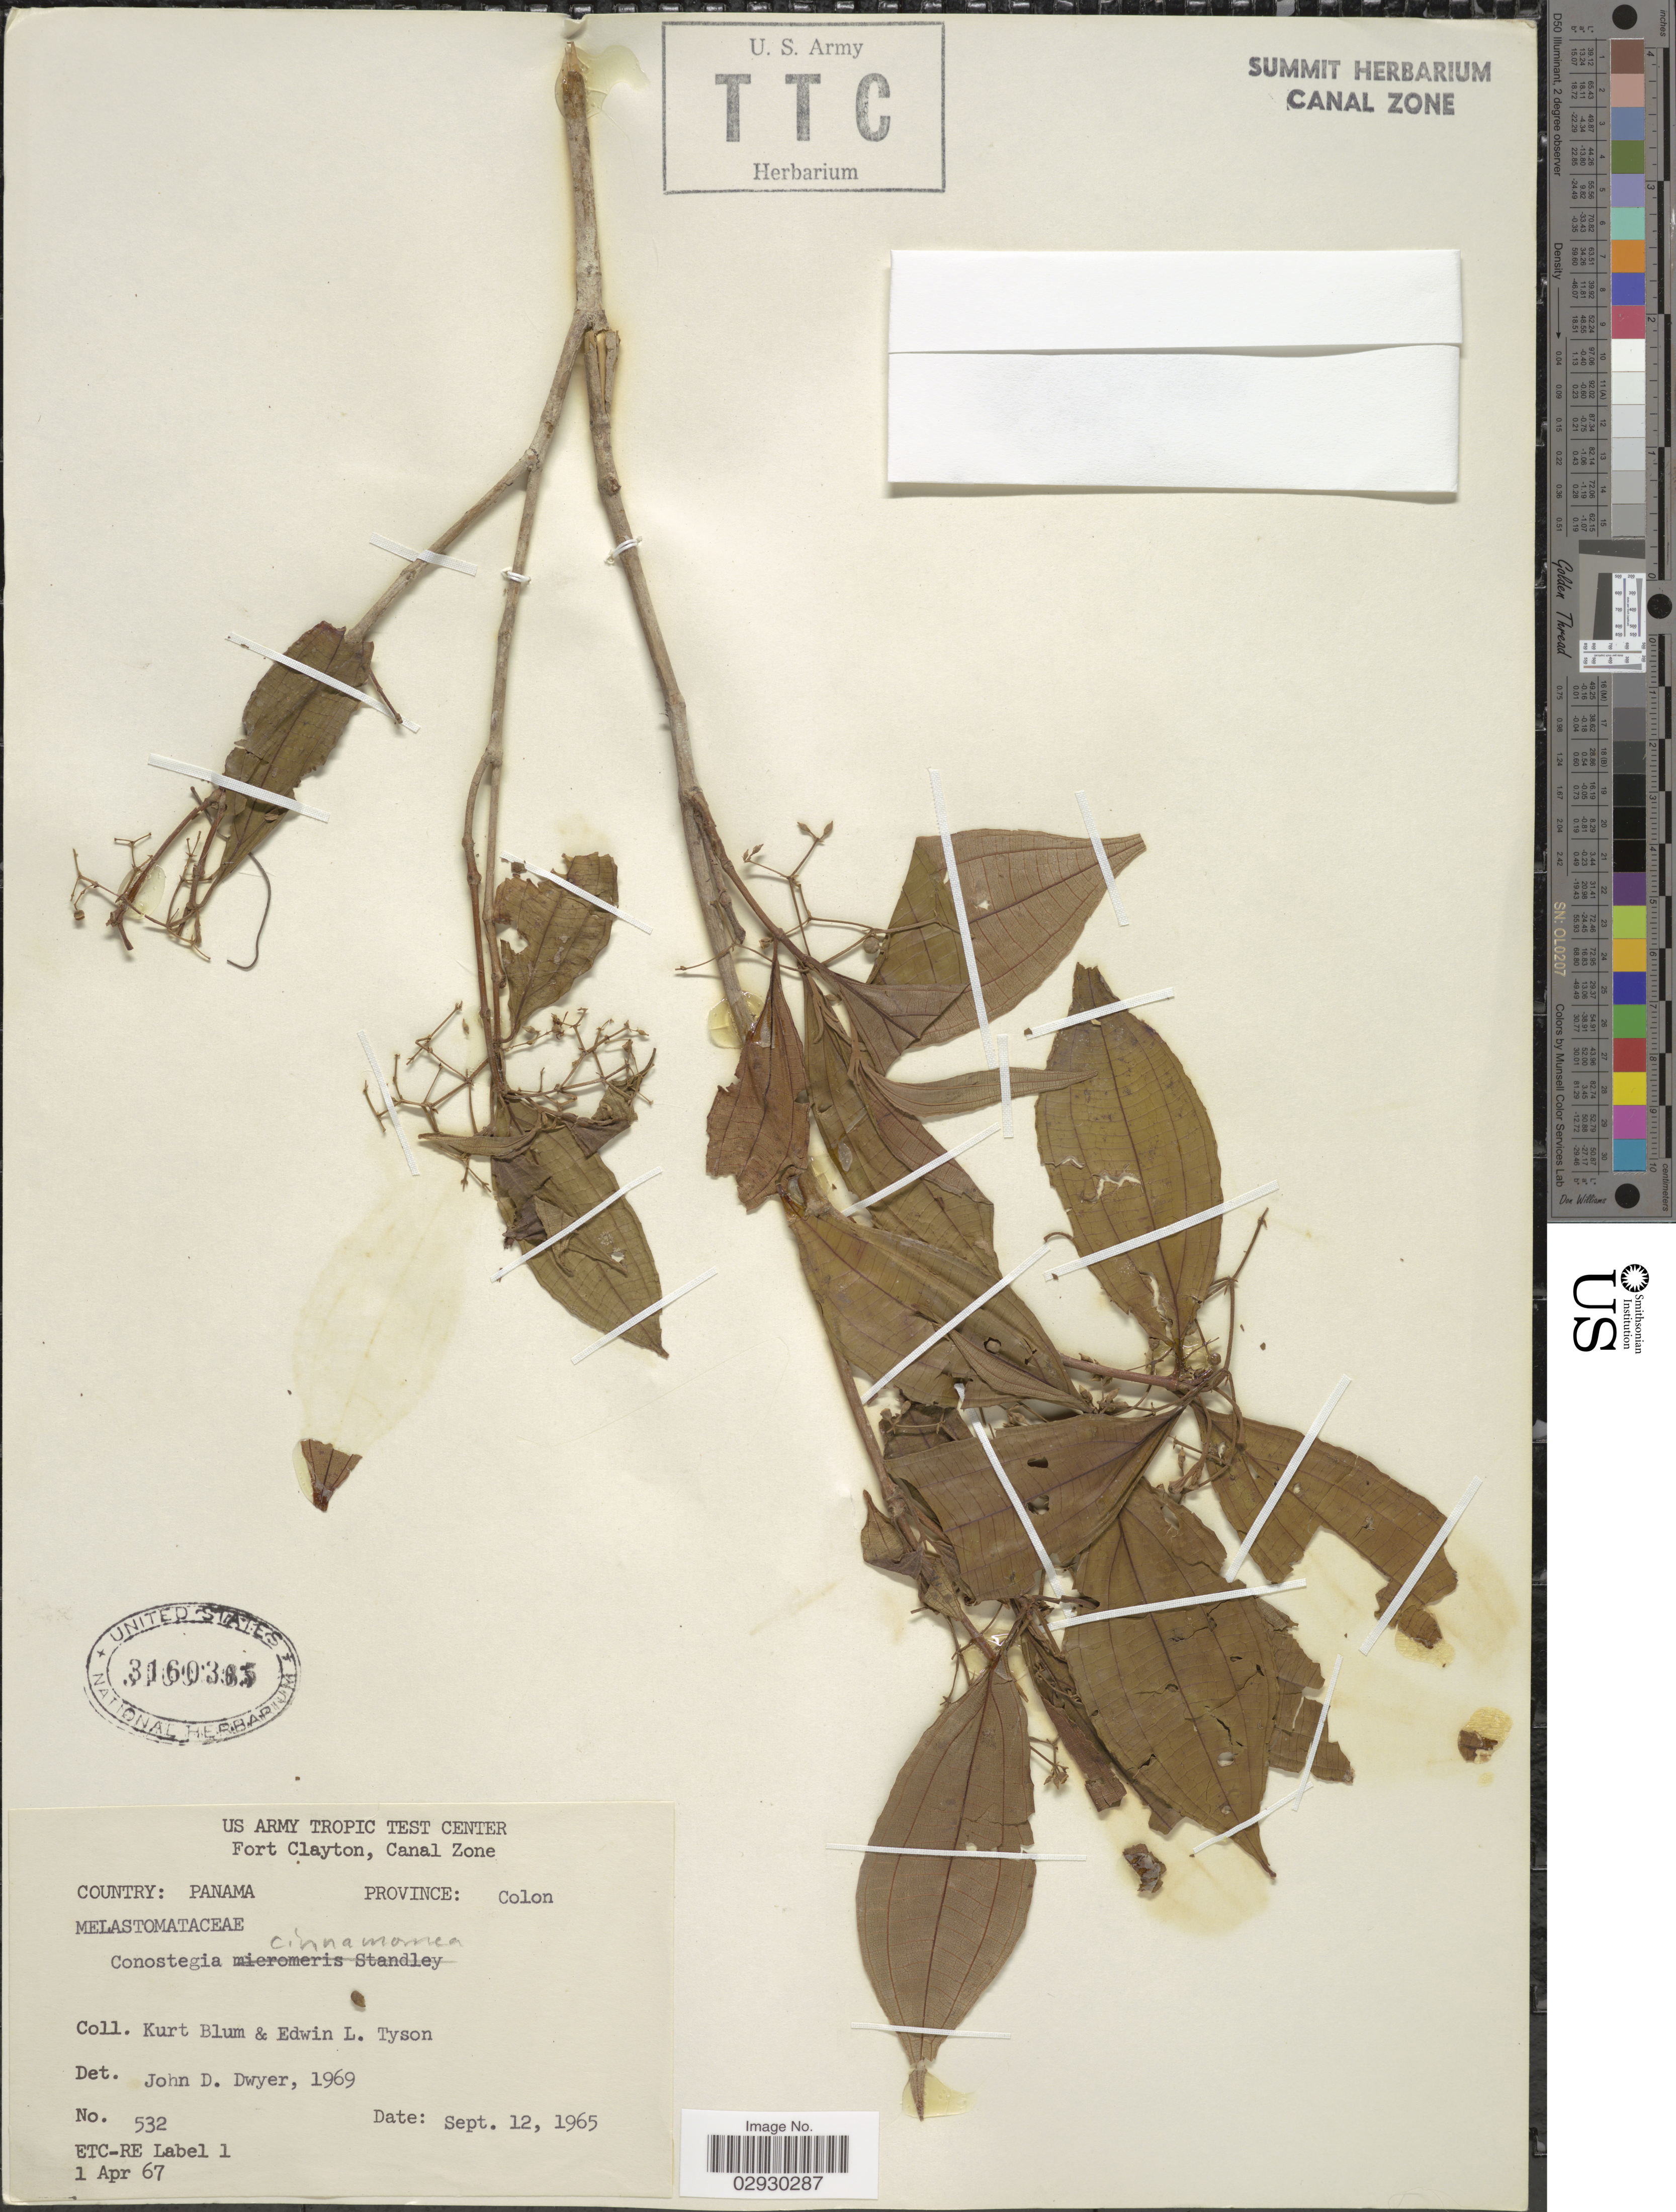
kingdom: Plantae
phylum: Tracheophyta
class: Magnoliopsida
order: Myrtales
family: Melastomataceae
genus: Conostegia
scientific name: Conostegia cinnamomea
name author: (Beurl.) Cogn.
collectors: K. E. Blum & E. L. Tyson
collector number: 1969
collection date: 1965-09-12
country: Panama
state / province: Colón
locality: Province: Colon.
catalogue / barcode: US 3160365